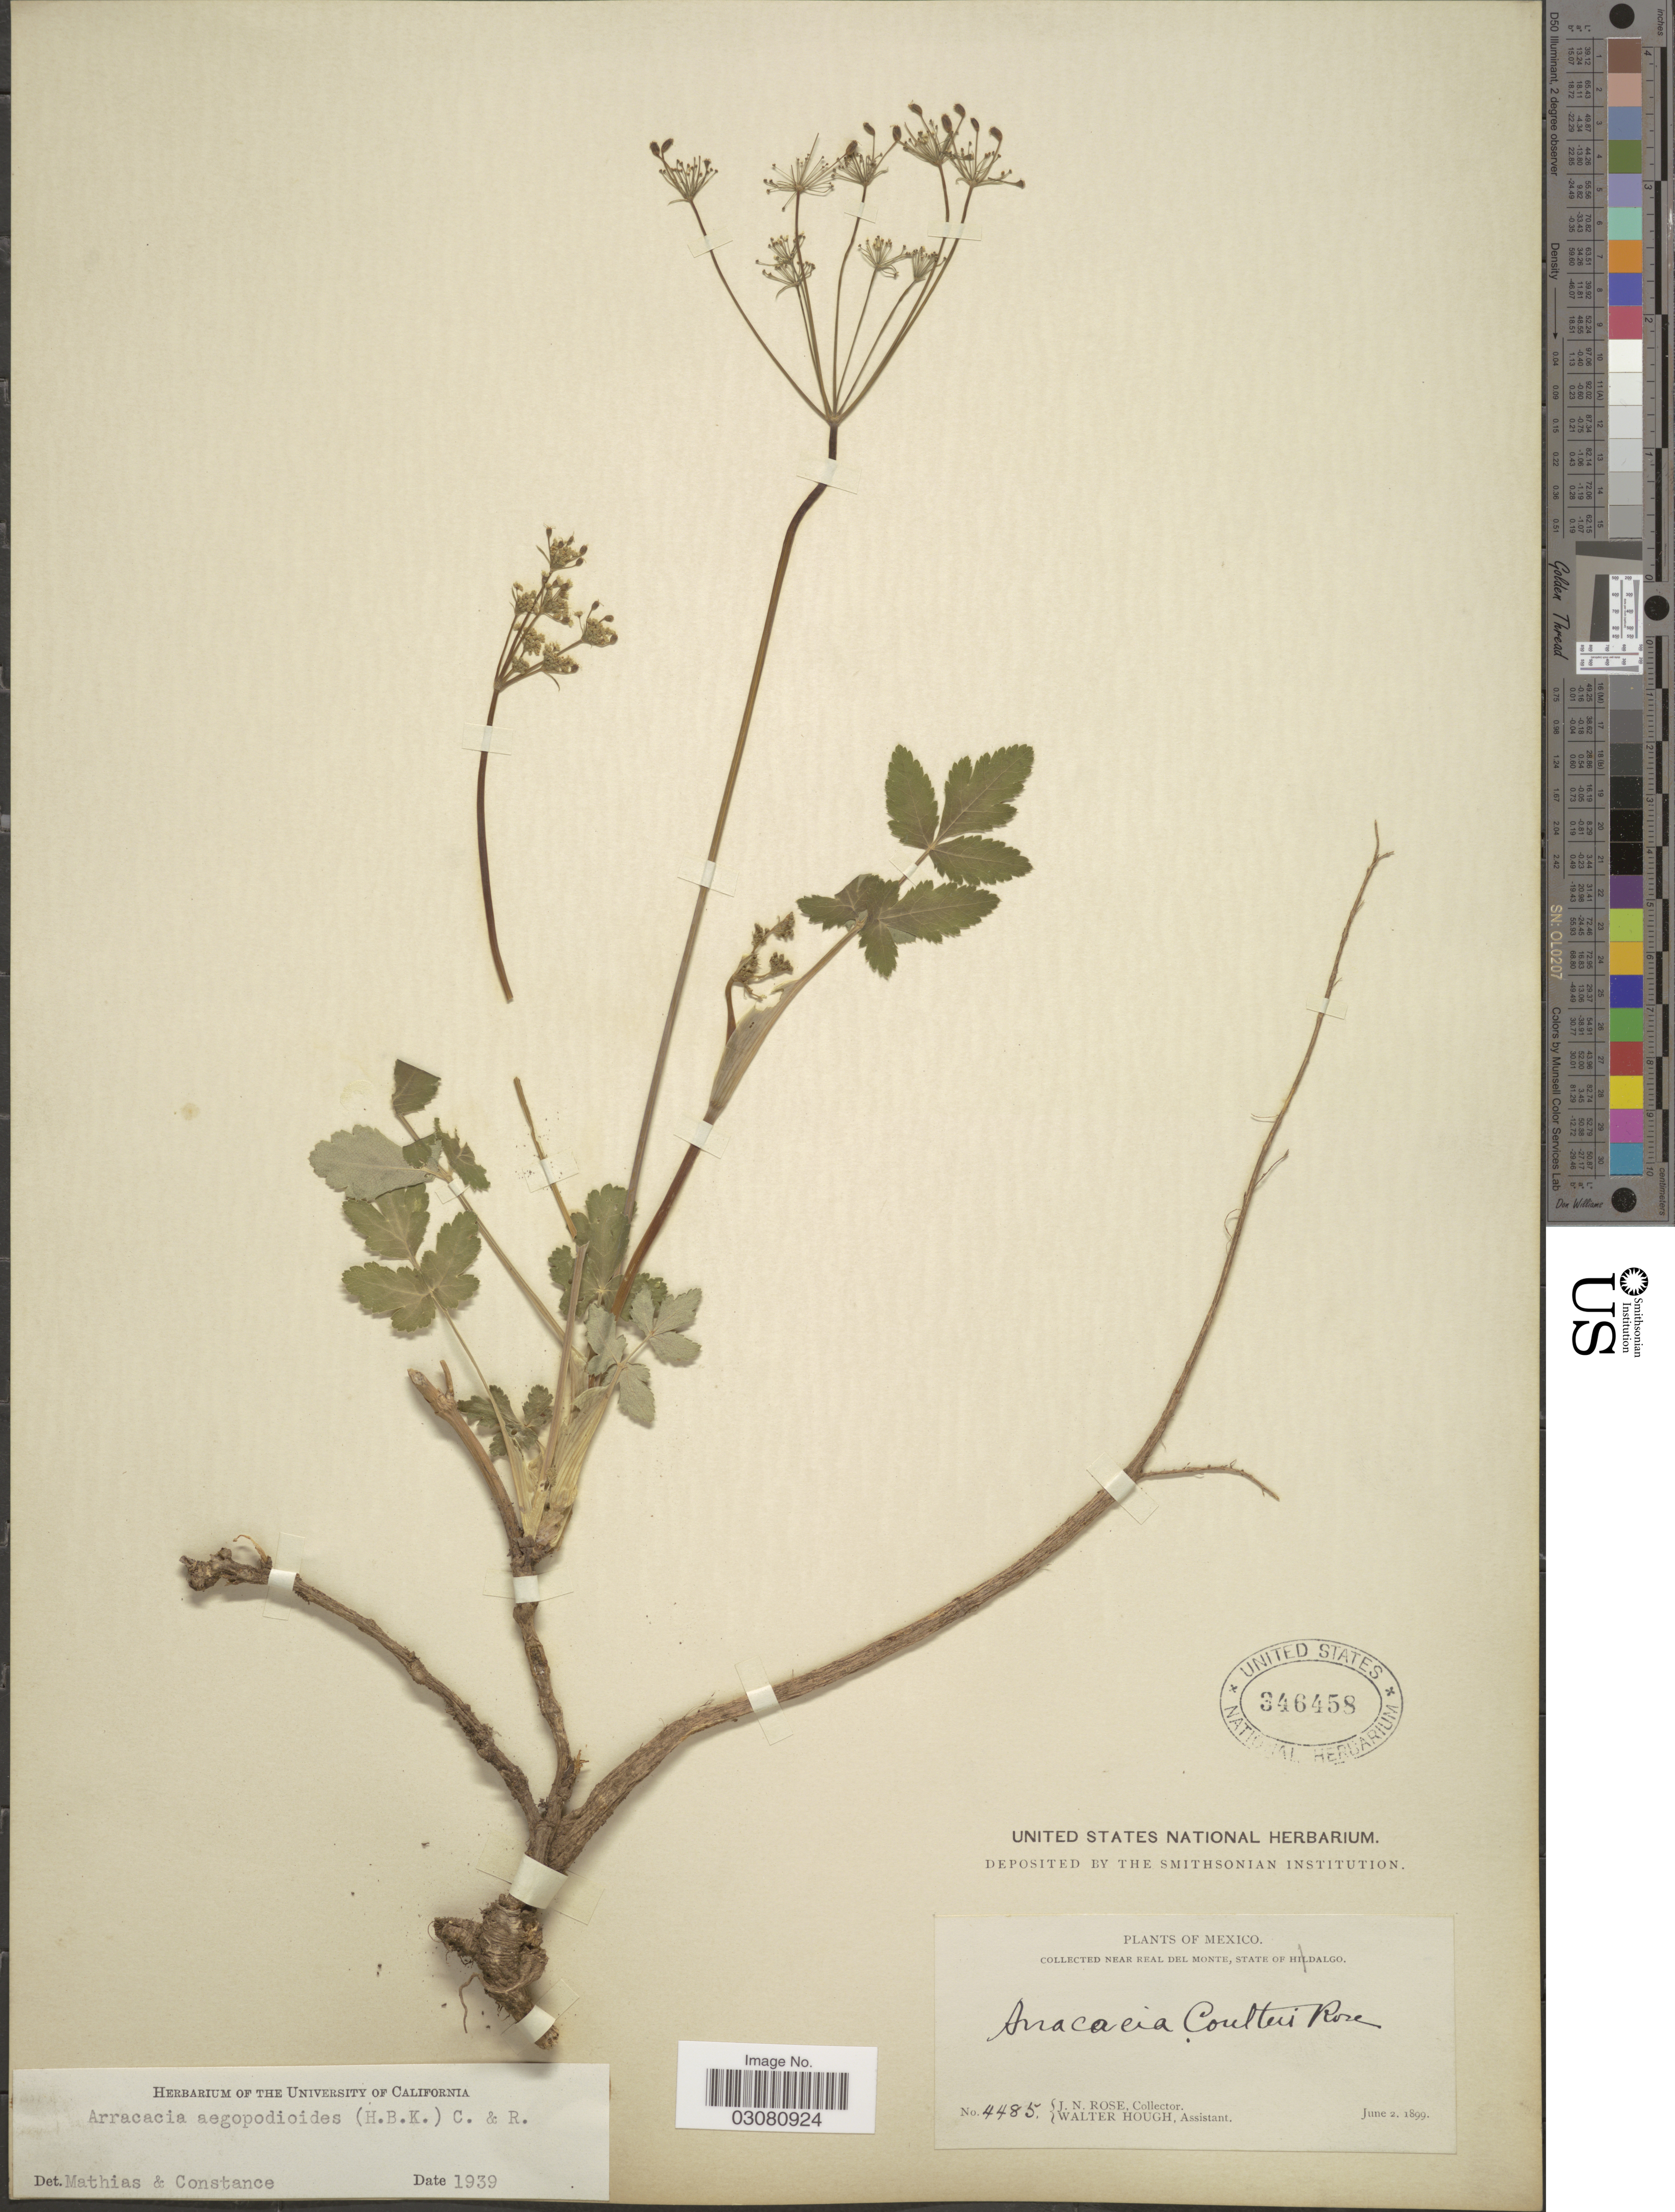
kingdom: Plantae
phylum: Tracheophyta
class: Magnoliopsida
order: Apiales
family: Apiaceae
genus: Arracacia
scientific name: Arracacia aegopodioides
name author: (Kunth) J.M. Coult. & Rose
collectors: J. N. Rose & W. Hough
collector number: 4485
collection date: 1899-06-02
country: Mexico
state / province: Hidalgo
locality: Near Real del Monte.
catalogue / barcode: US 346458